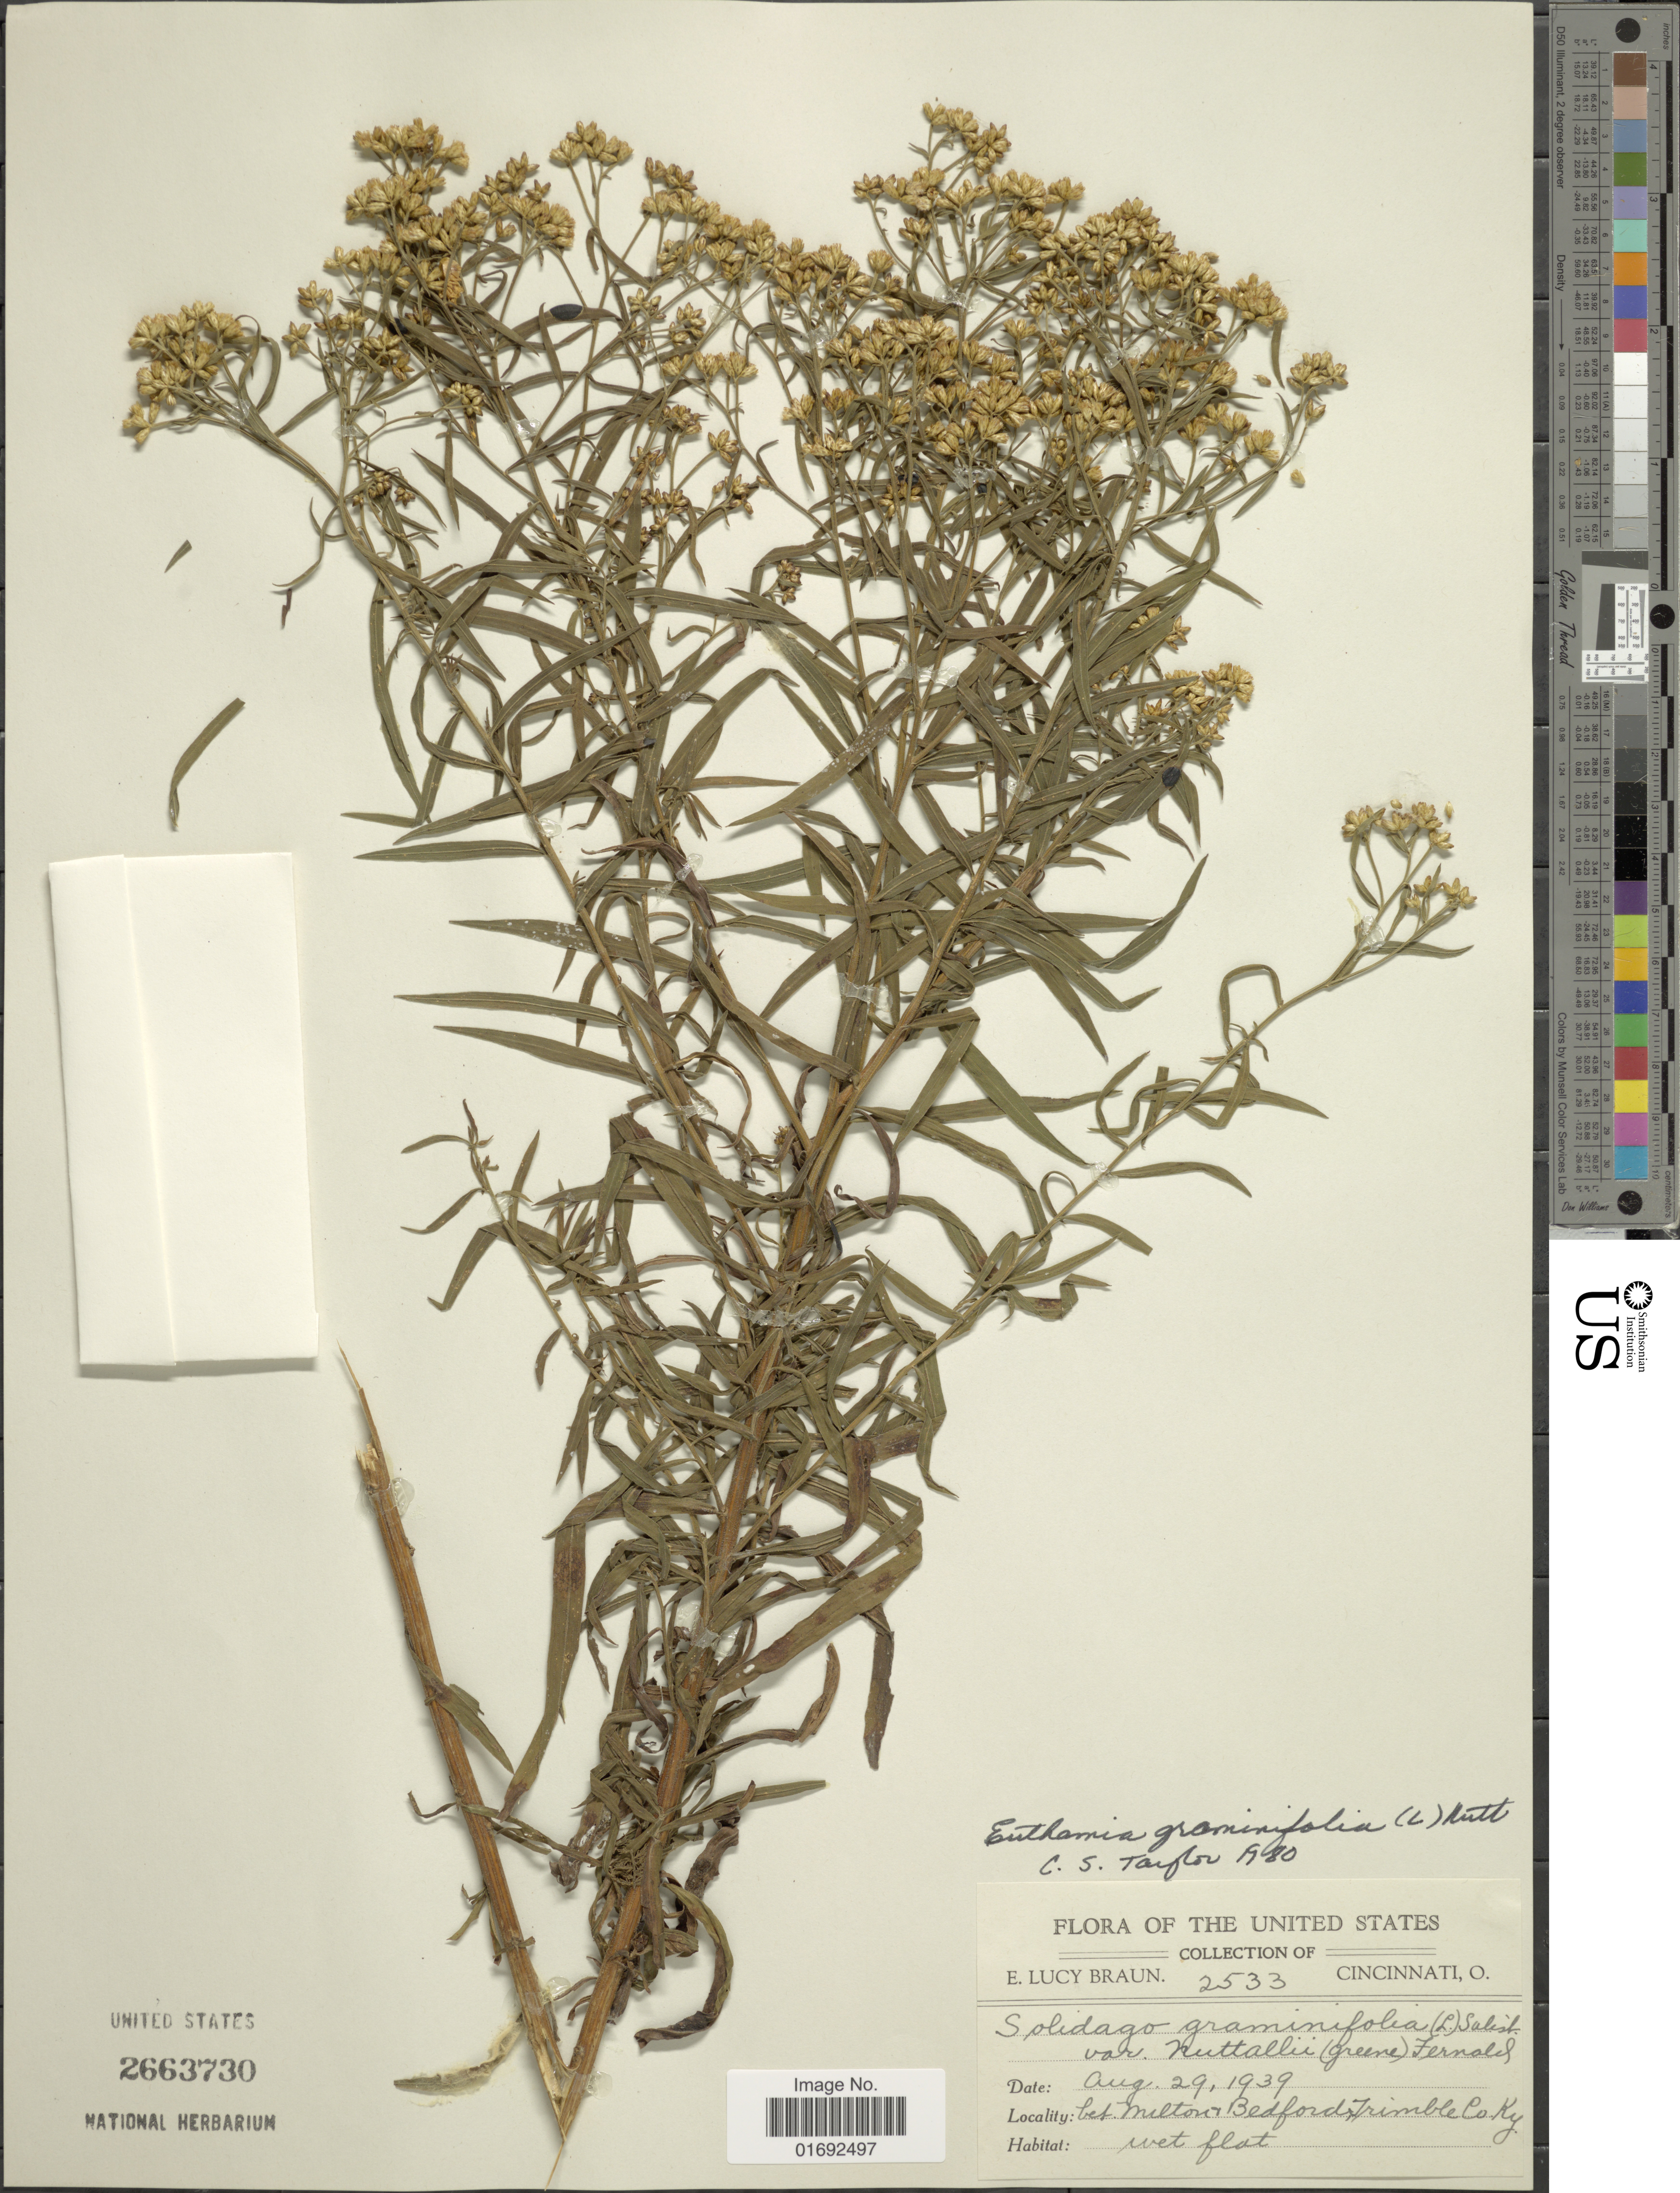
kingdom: Plantae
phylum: Tracheophyta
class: Magnoliopsida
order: Asterales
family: Asteraceae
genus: Euthamia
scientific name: Euthamia graminifolia var. nuttalii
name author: (S.W. Greene) W. Stone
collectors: E. L. Braun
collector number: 2533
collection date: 1939-08-29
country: United States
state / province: Kentucky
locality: Bet. Milton + Bedford, Trimble Co.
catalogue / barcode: US 2663730